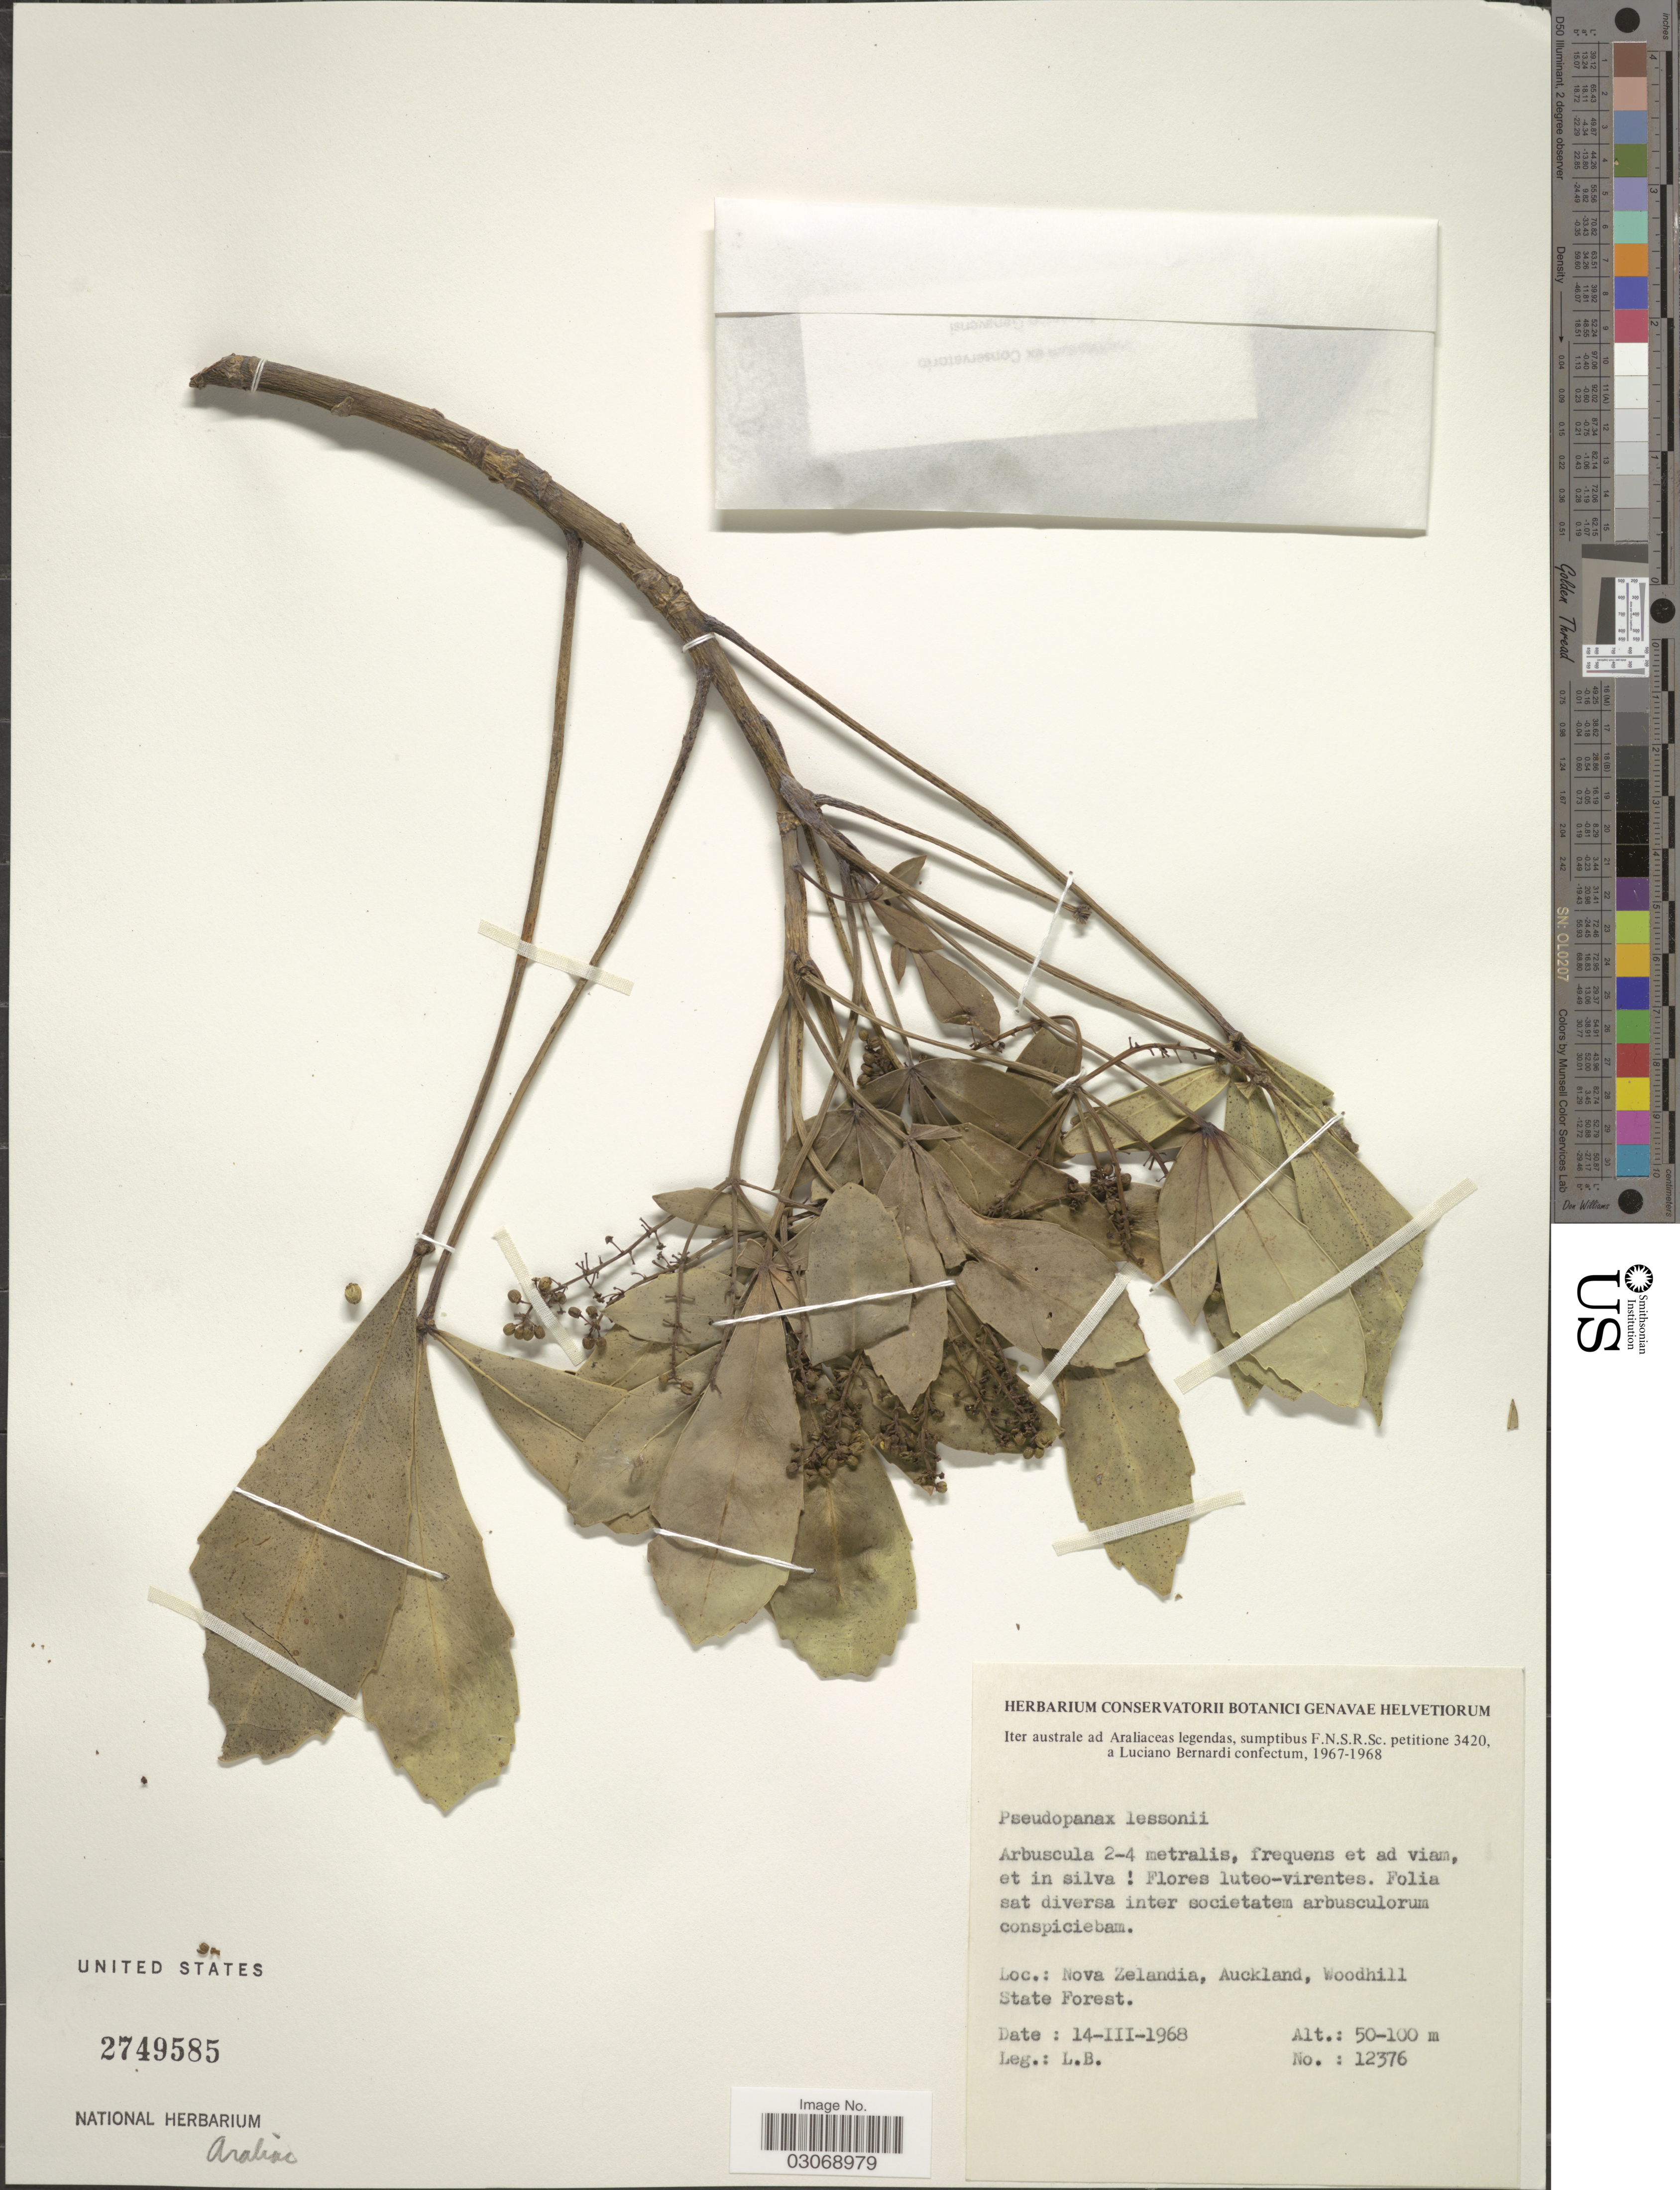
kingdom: Plantae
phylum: Tracheophyta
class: Magnoliopsida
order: Apiales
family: Araliaceae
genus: Pseudopanax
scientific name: Pseudopanax lessonii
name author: (DC.) K. Koch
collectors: L. Bernardi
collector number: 12376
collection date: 1968-03-14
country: New Zealand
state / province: Auckland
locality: Nova Zelandia, Auckland, Woodhill. State Forest.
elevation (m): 50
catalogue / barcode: US 2749585